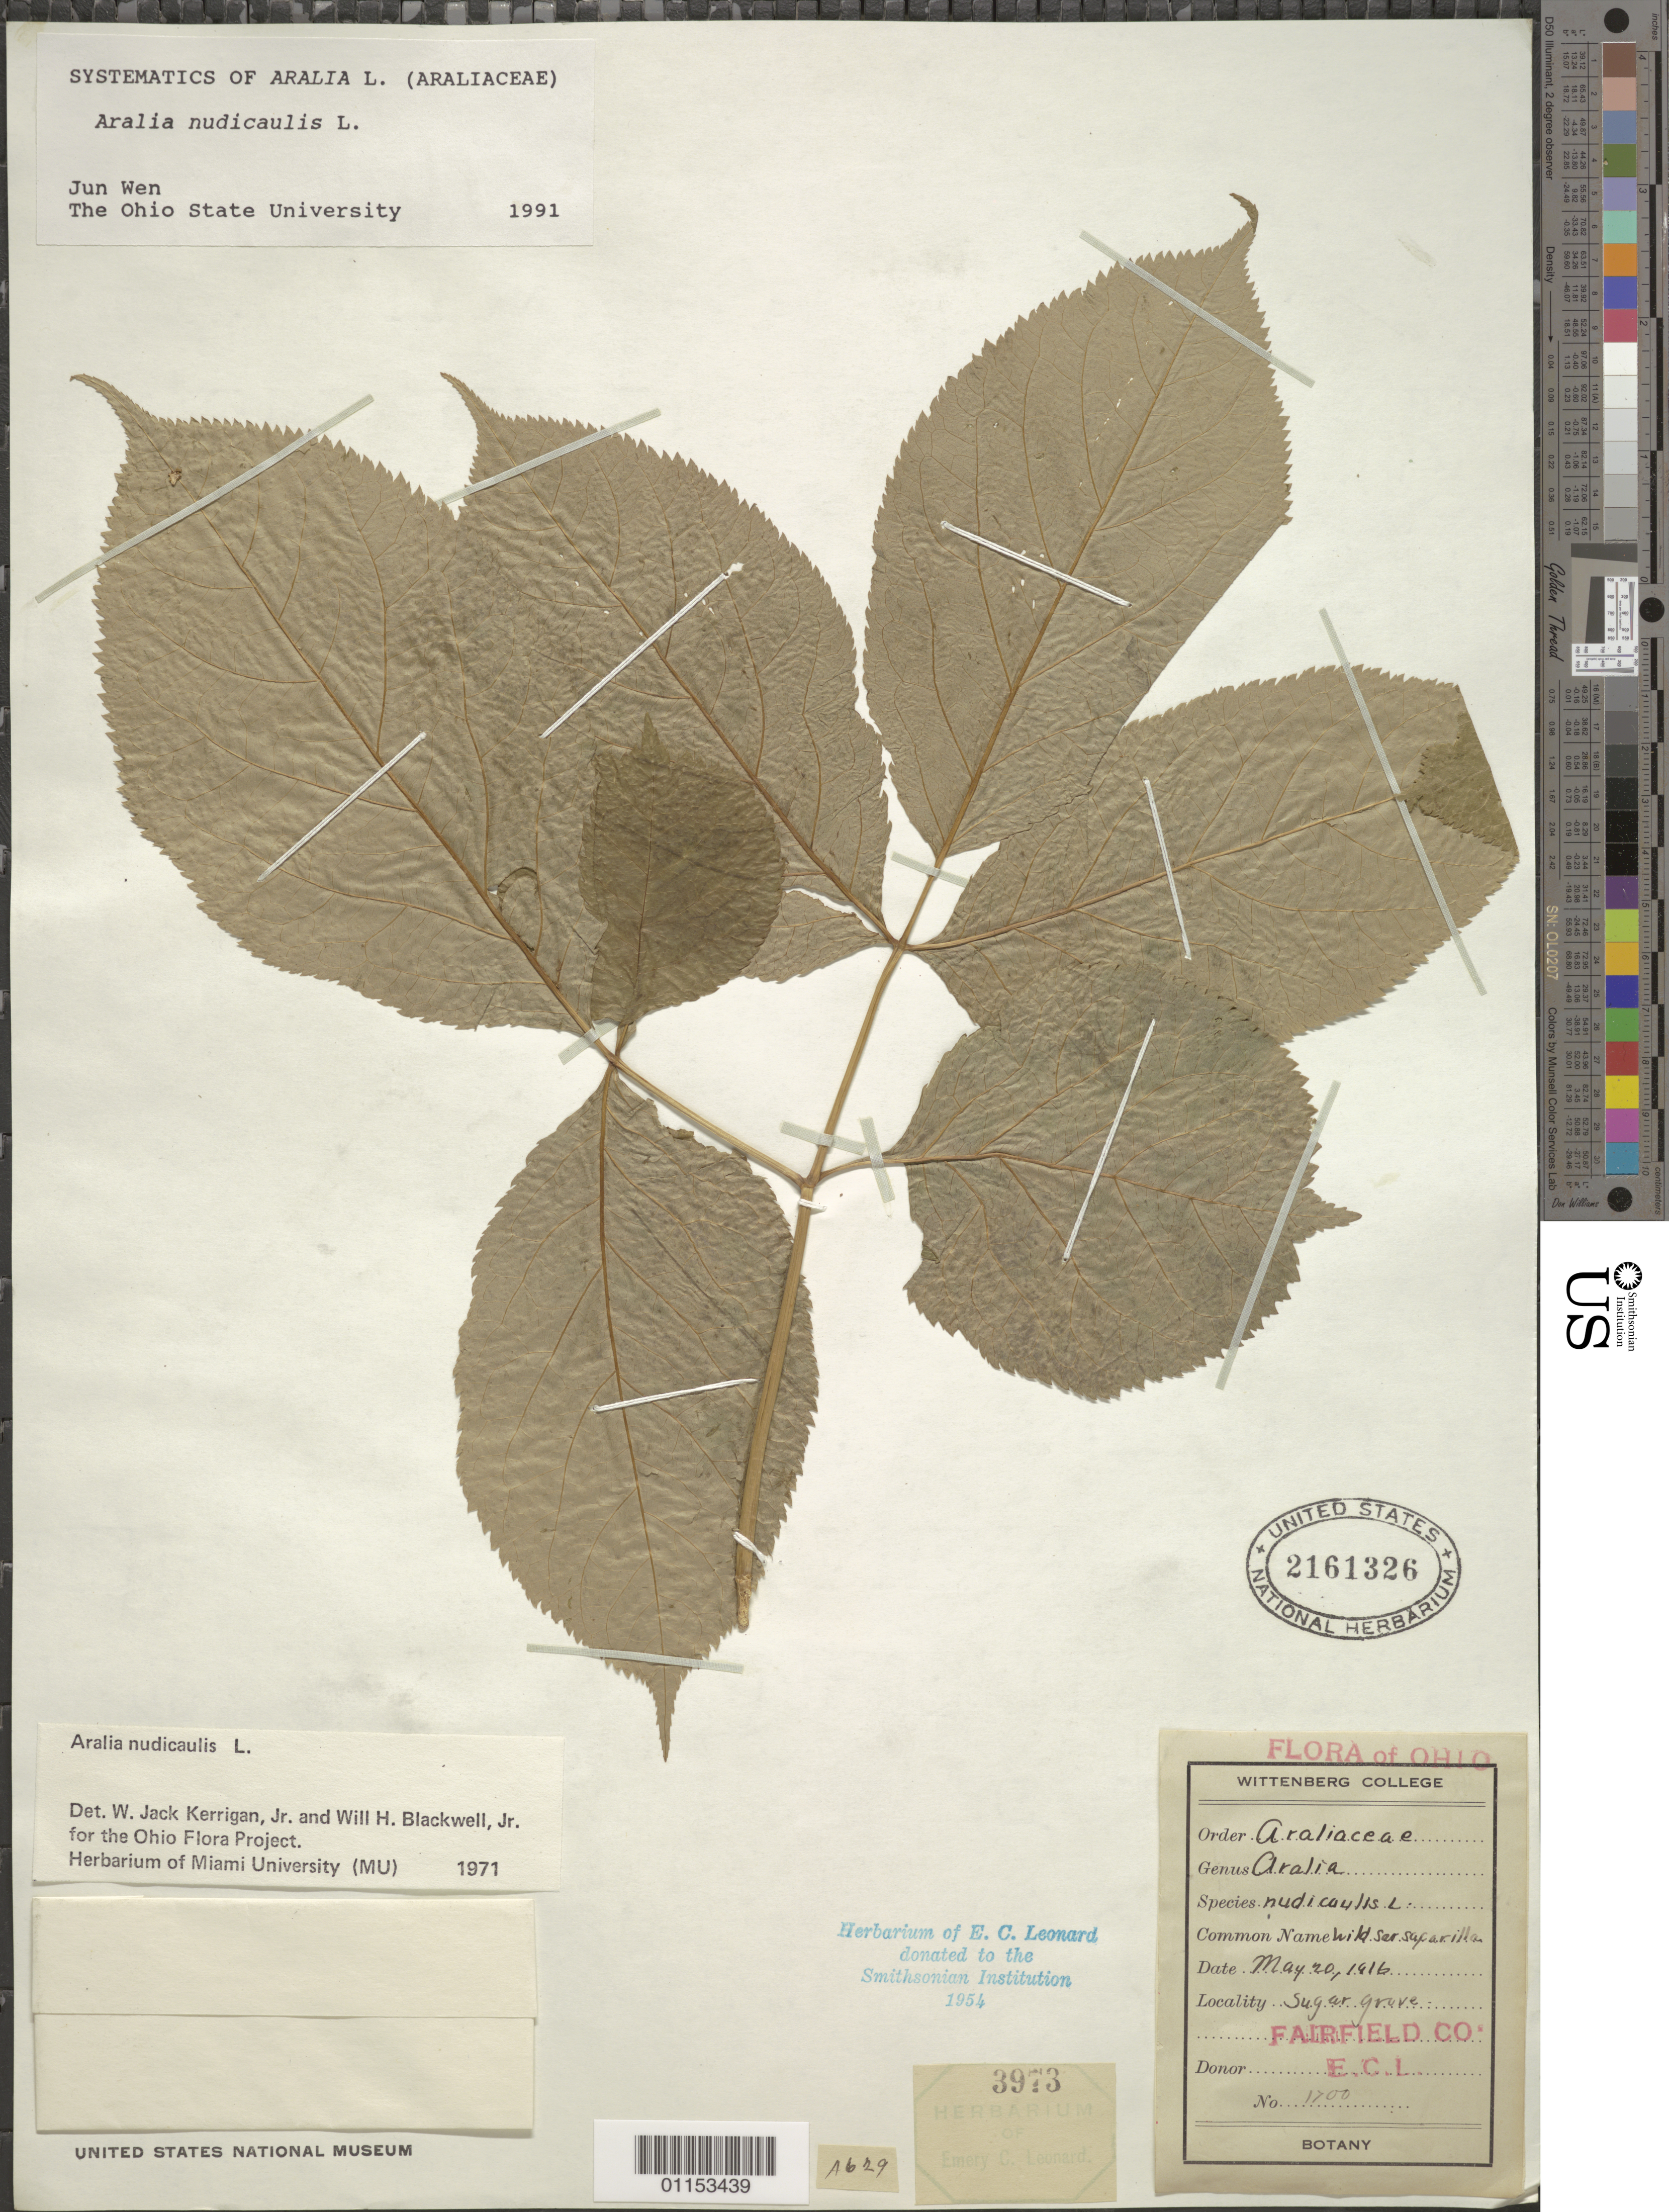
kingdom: Plantae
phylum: Tracheophyta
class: Magnoliopsida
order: Apiales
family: Araliaceae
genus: Aralia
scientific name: Aralia nudicaulis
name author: L.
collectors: E. C. Leonard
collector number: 1700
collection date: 1916-05-20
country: United States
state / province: Ohio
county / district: Fairfield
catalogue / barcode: US 2161326